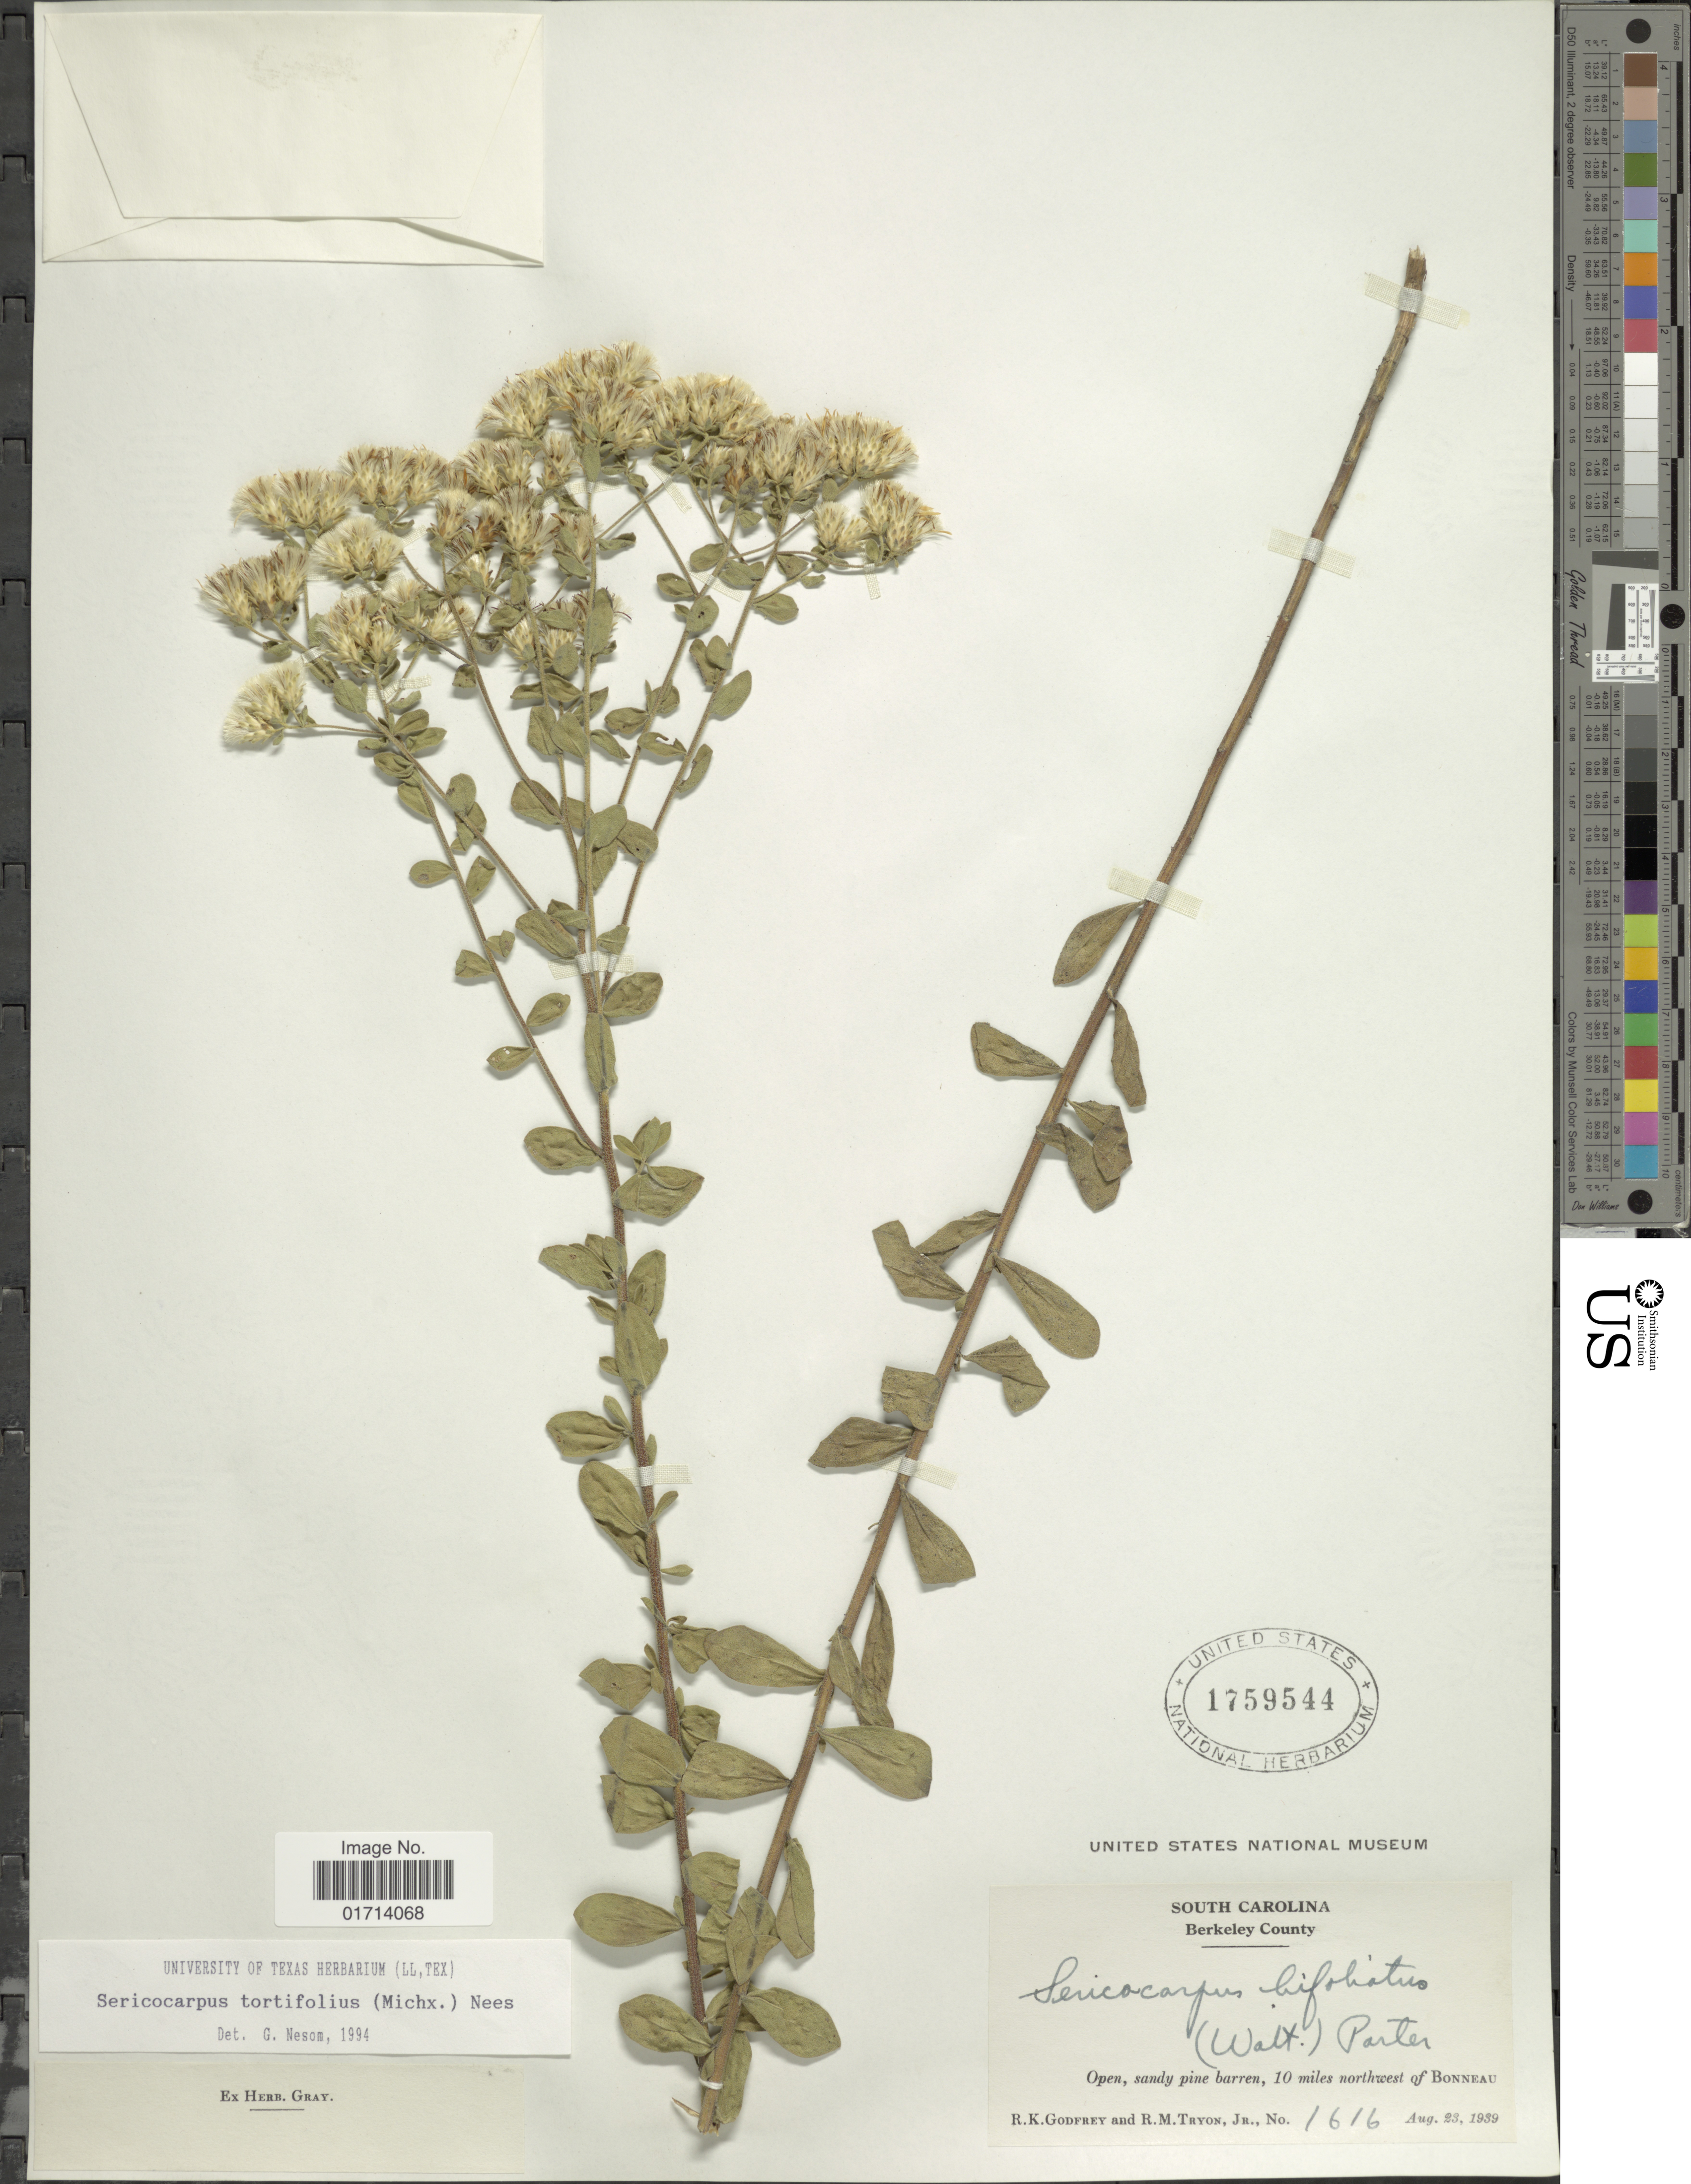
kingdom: Plantae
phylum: Tracheophyta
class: Magnoliopsida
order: Asterales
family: Asteraceae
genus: Sericocarpus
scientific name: Sericocarpus tortifolius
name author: (Michx.) Nees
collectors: R. K. Godfrey & R. M. Tryon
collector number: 1616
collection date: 1939-08-23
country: United States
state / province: South Carolina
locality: Berkeley County, 10 miles northwest of Bonneau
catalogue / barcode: US 1759544